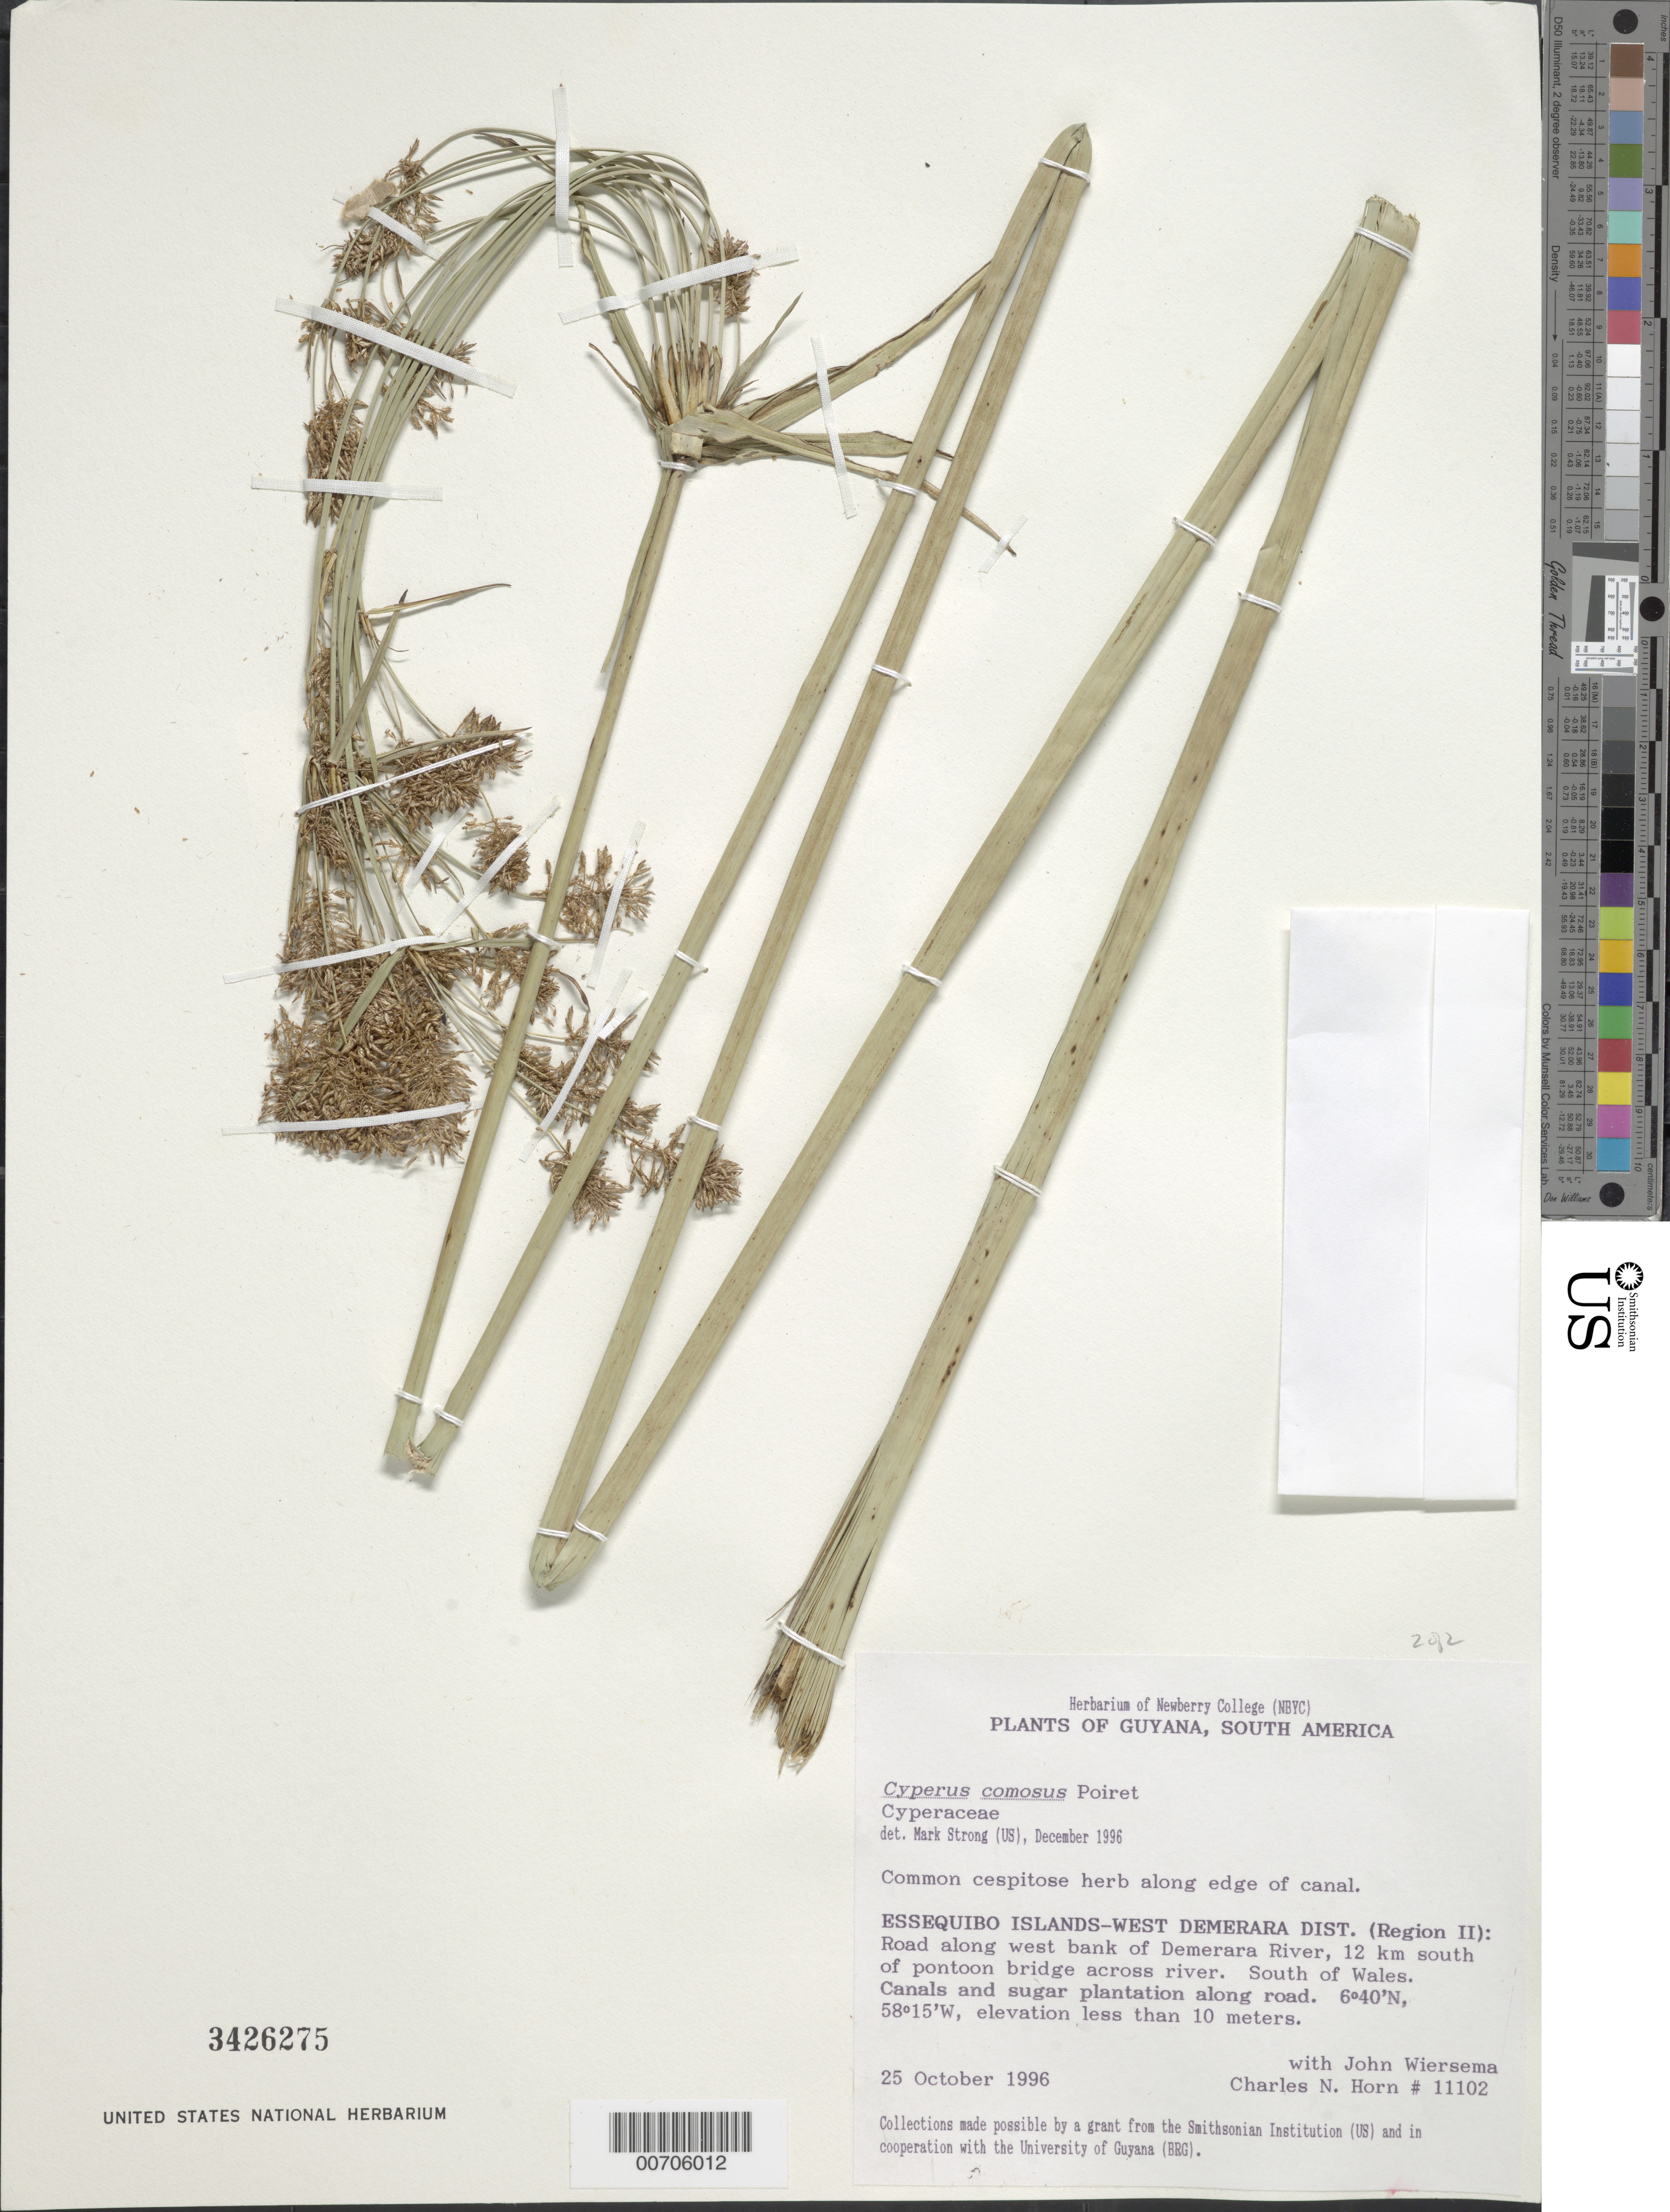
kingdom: Plantae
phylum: Tracheophyta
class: Liliopsida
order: Poales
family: Cyperaceae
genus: Cyperus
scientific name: Cyperus affinis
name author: Roem. & Schult.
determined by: Tucker, G. C.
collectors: C. N. Horn & J. H. Wiersema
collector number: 11102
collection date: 1996-10-25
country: Guyana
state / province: Essequibo Isl-W. Demerara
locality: (Region II): road along west bank of Demerara River, 12 km south of pontoon bridge across river, south of Wales, canals and sugar plantation along road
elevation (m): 10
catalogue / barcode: US 3426275